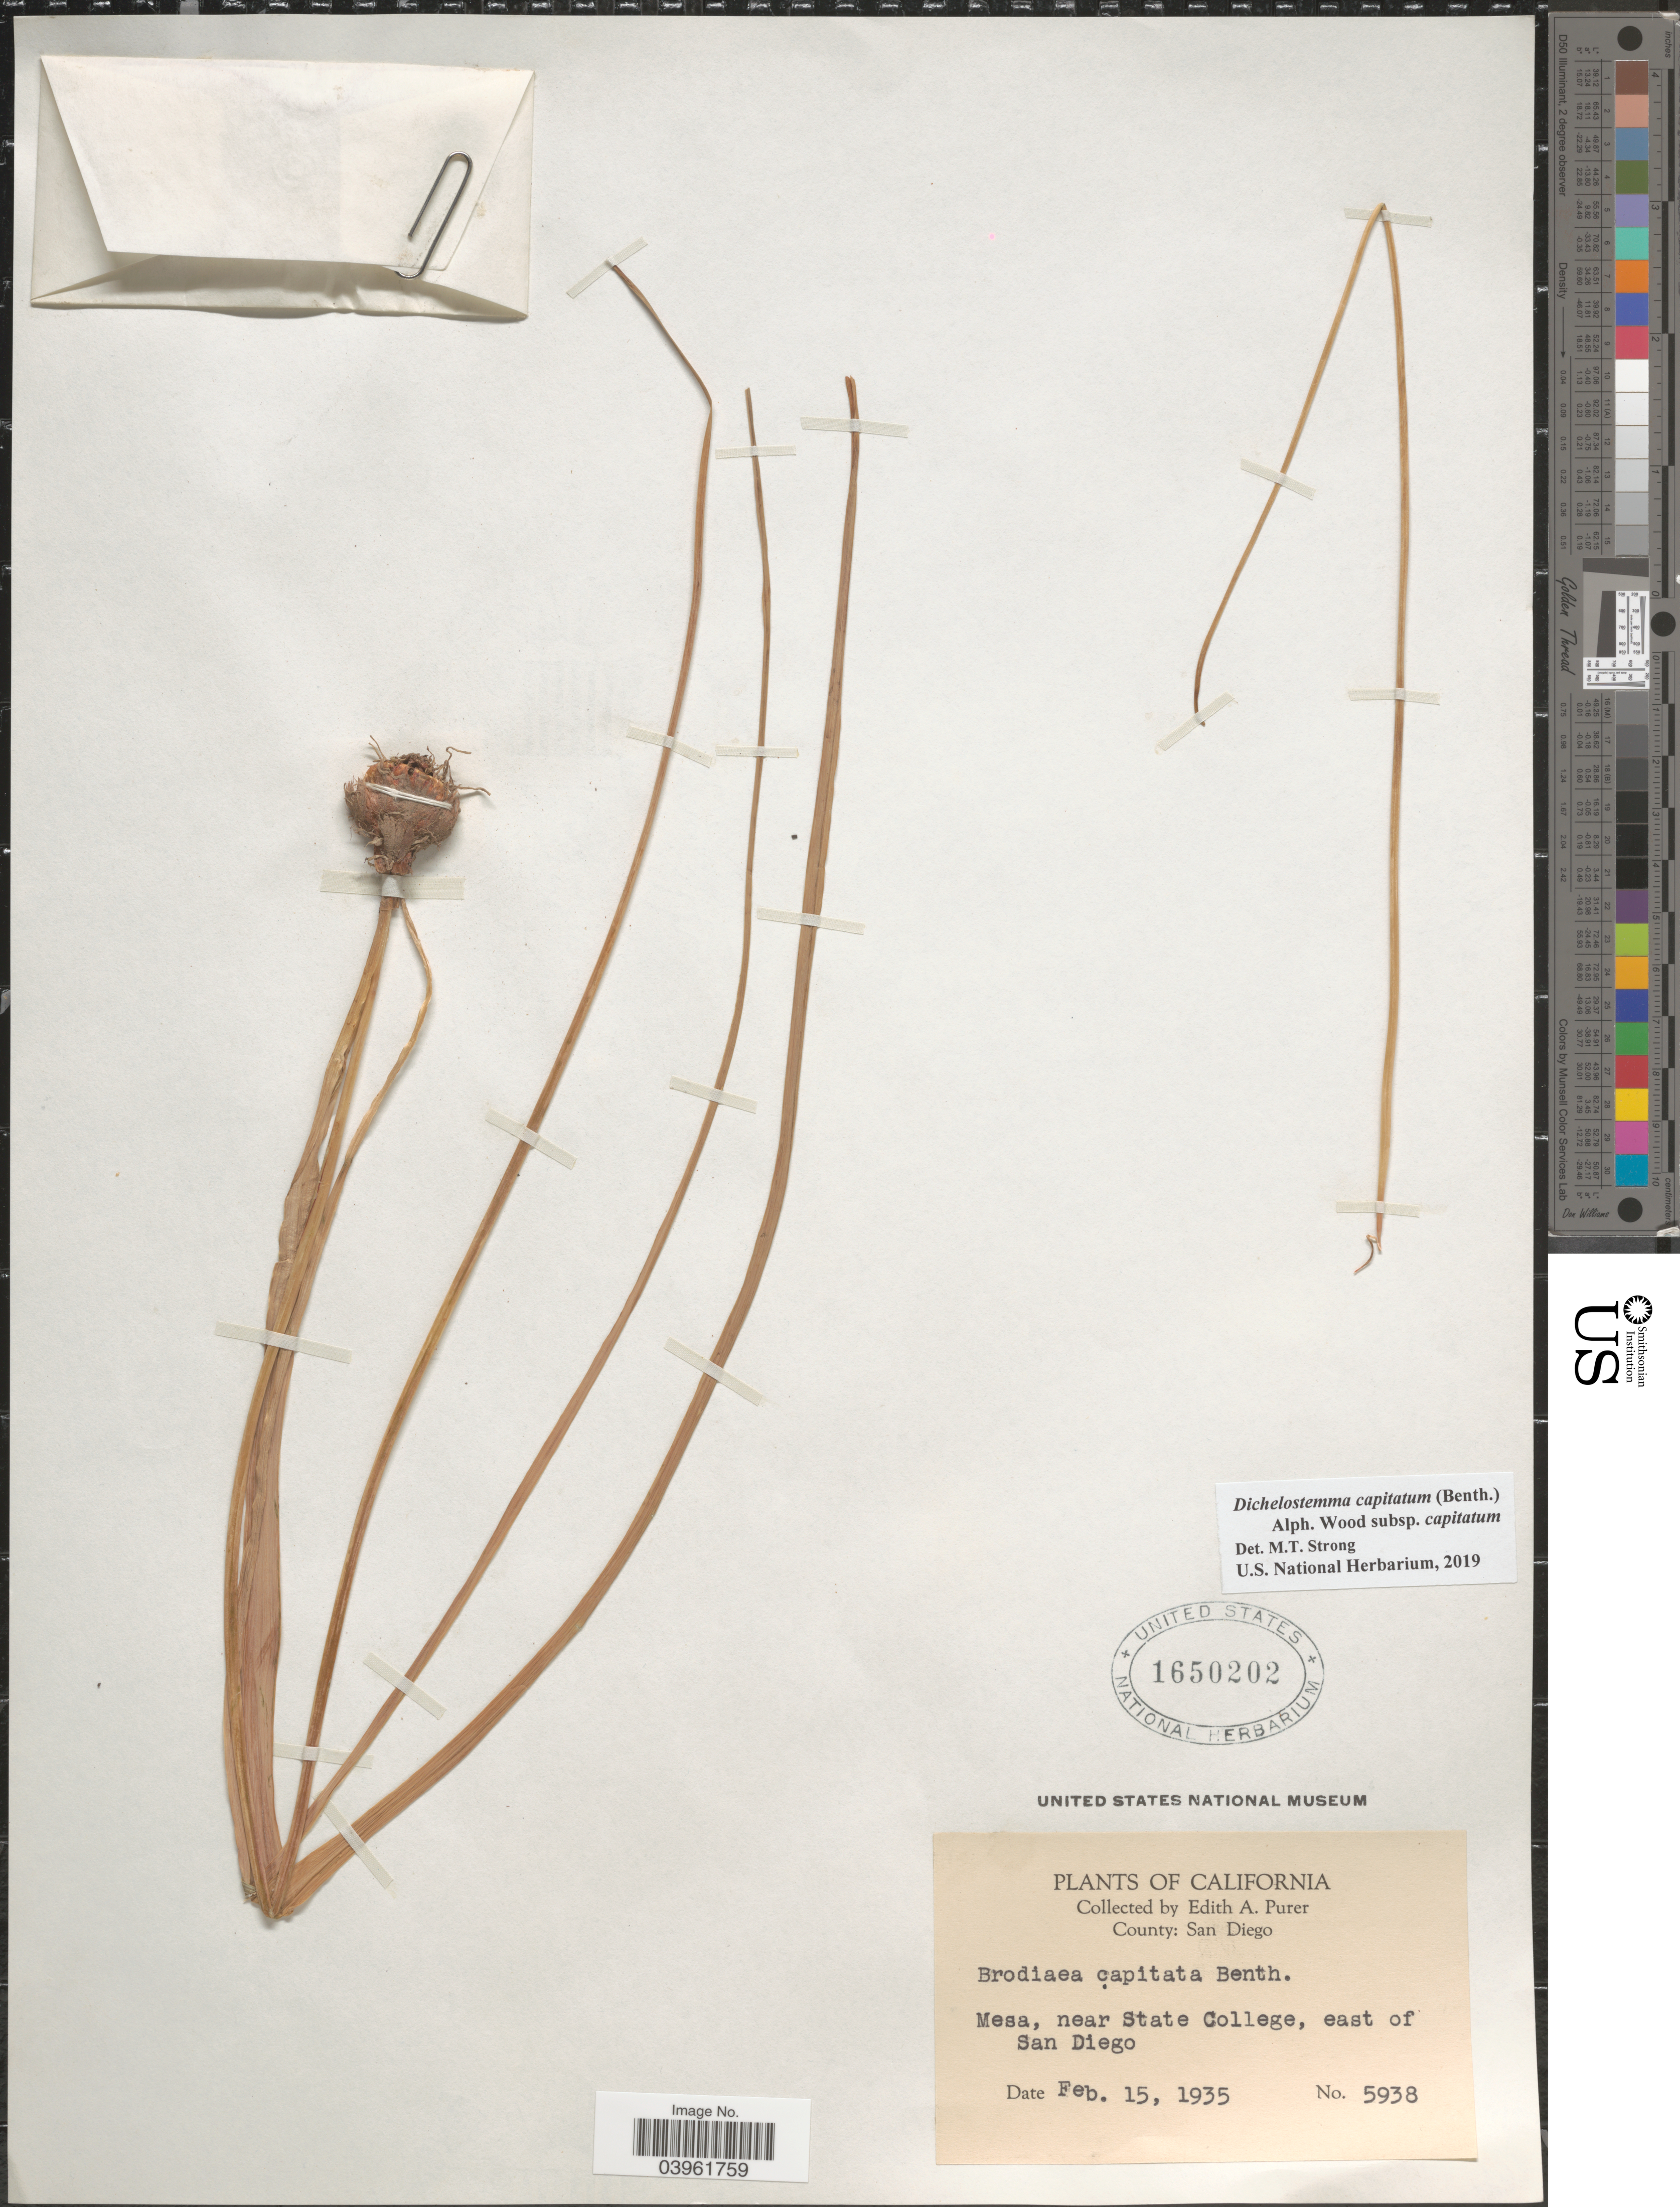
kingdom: Plantae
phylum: Tracheophyta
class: Liliopsida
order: Asparagales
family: Asparagaceae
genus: Dichelostemma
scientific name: Dichelostemma capitatum subsp. capitatum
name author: (Benth.) Alph. Wood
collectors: E. Purer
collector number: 5938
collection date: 1935-02-15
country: United States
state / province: California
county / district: San Diego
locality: County: San Diego. Mesa, near State College, east of San Diego.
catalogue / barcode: US 1650202